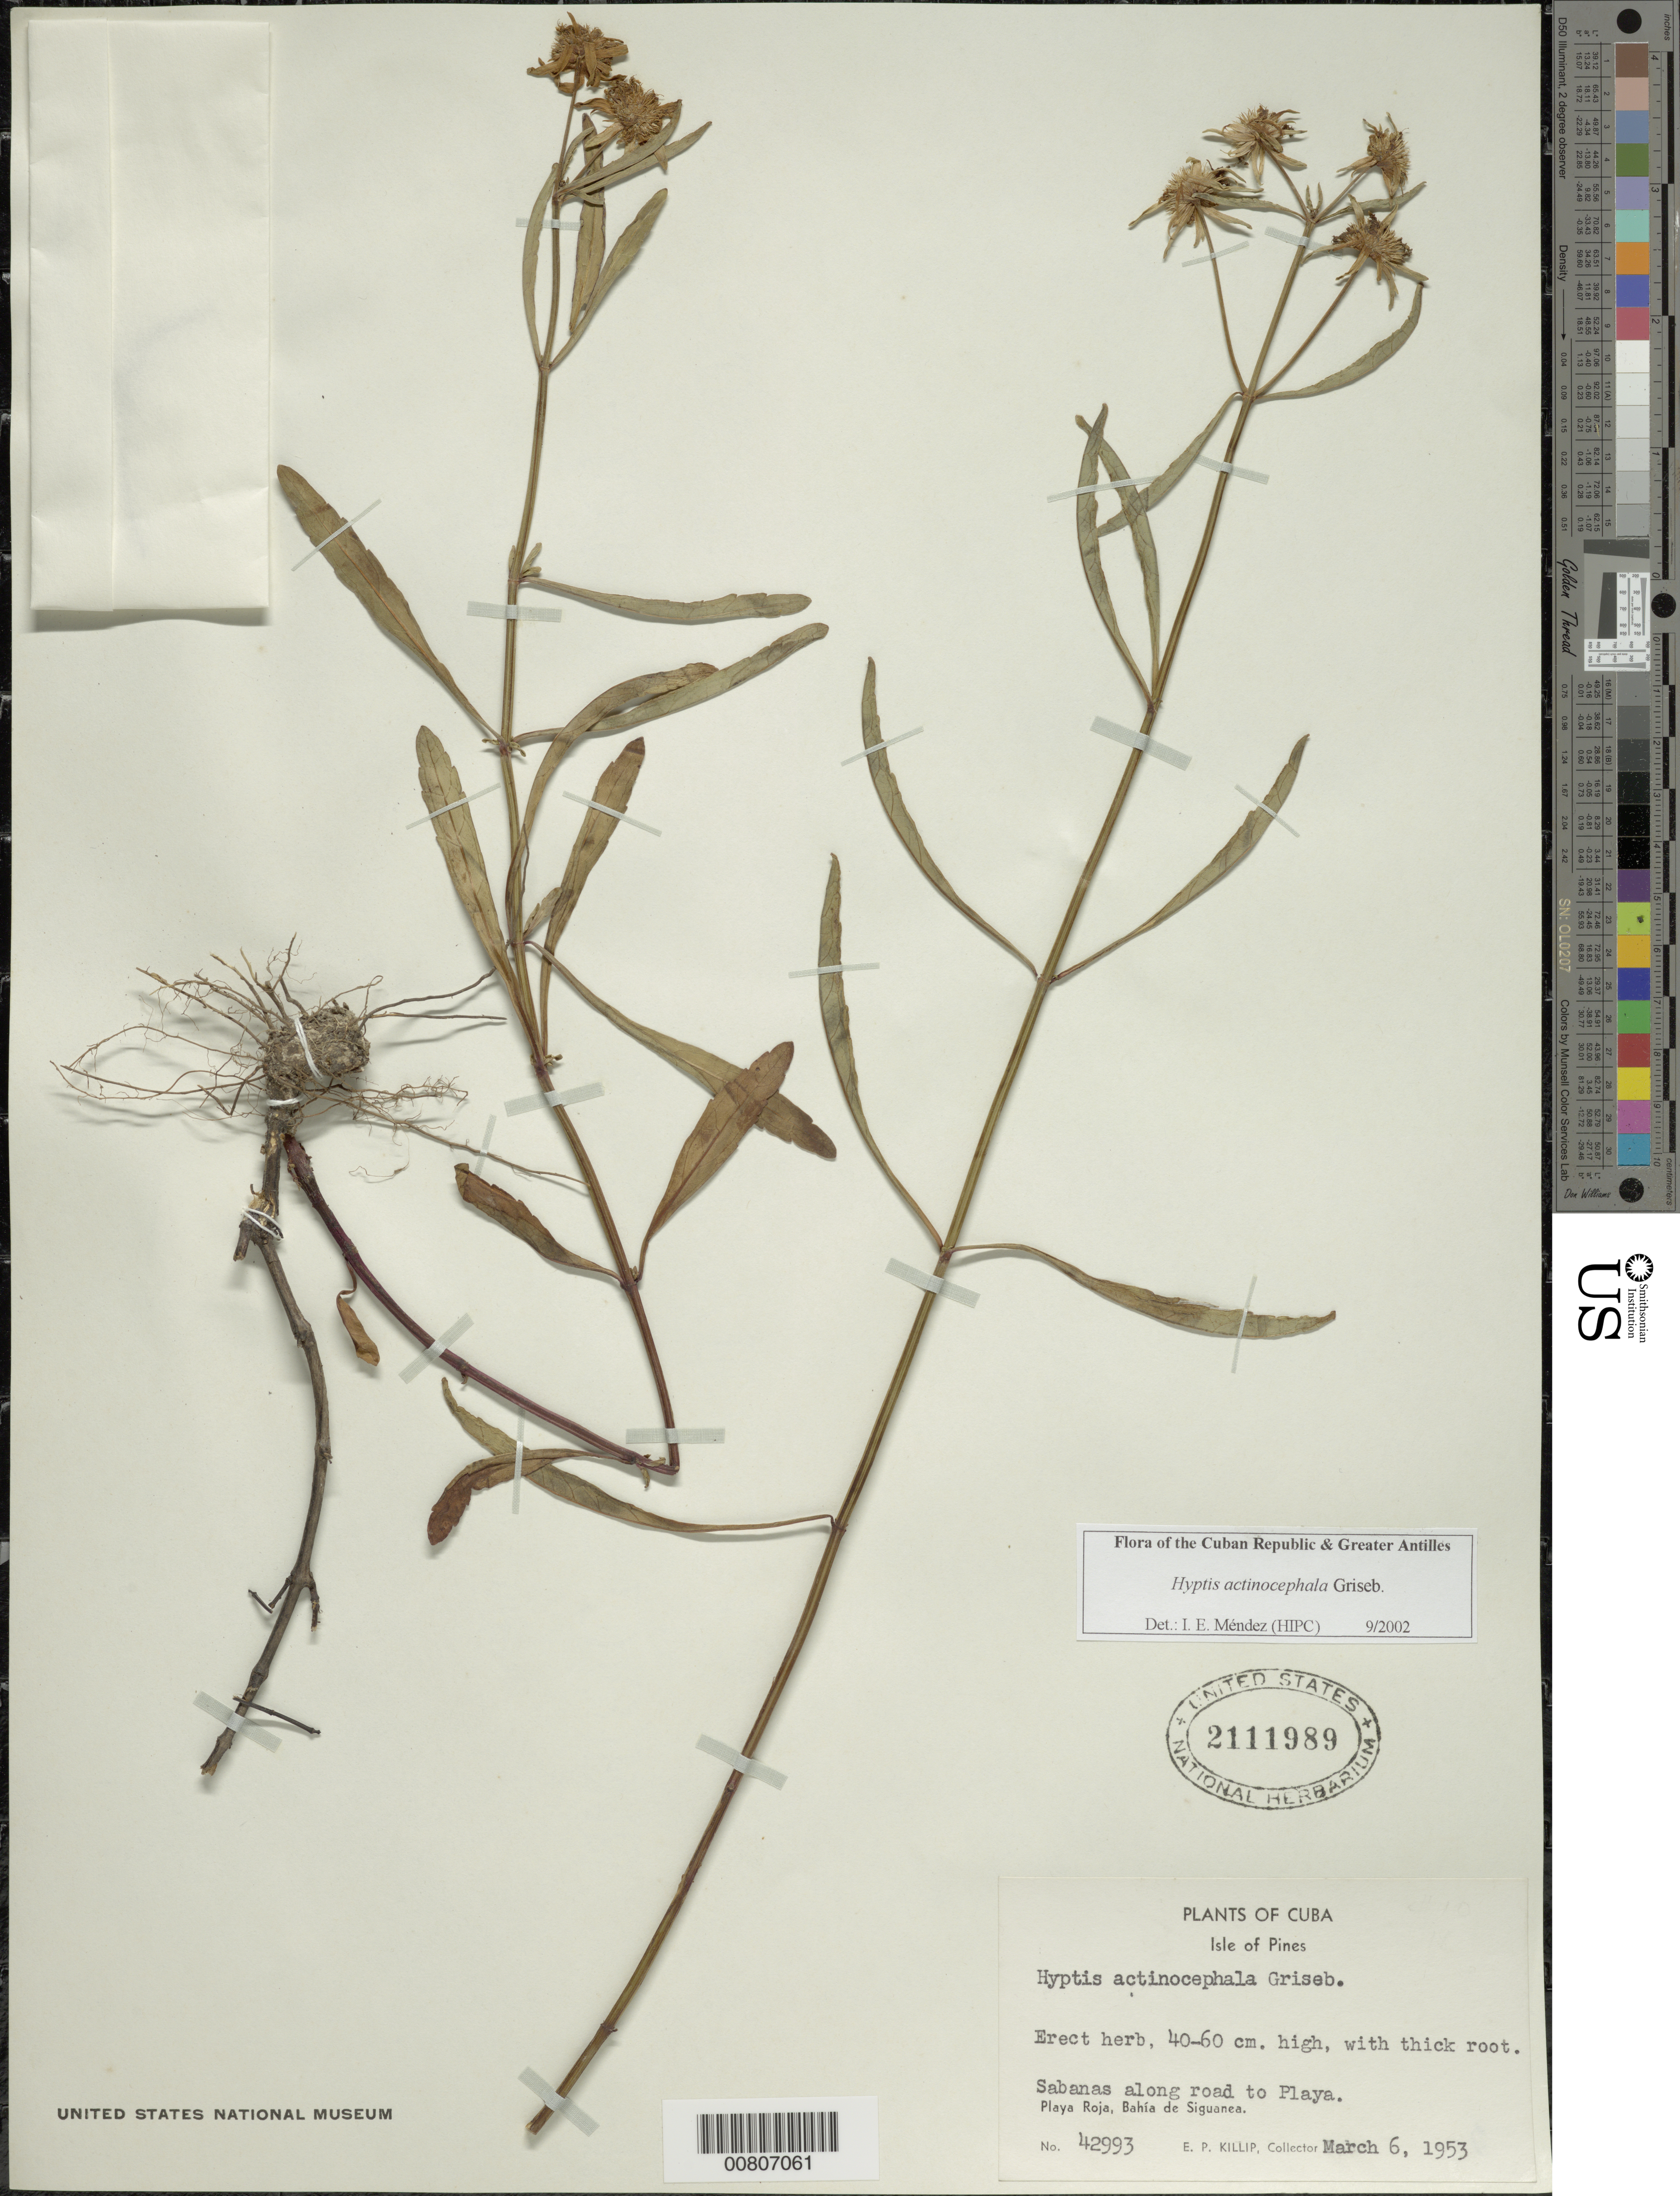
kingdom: Plantae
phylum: Tracheophyta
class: Magnoliopsida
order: Lamiales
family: Lamiaceae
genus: Hyptis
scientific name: Hyptis actinocephala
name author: Griseb.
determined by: Méndez, Isidro E., (HIPC)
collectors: E. P. Killip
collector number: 42993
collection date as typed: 06 Mar 1953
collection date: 1953-03-06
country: Cuba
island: Isla de la Juventud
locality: Isle of Pines, Playa Roja, Bahía de Siguanea; road to Playa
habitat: Savanas along road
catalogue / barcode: US 2111989